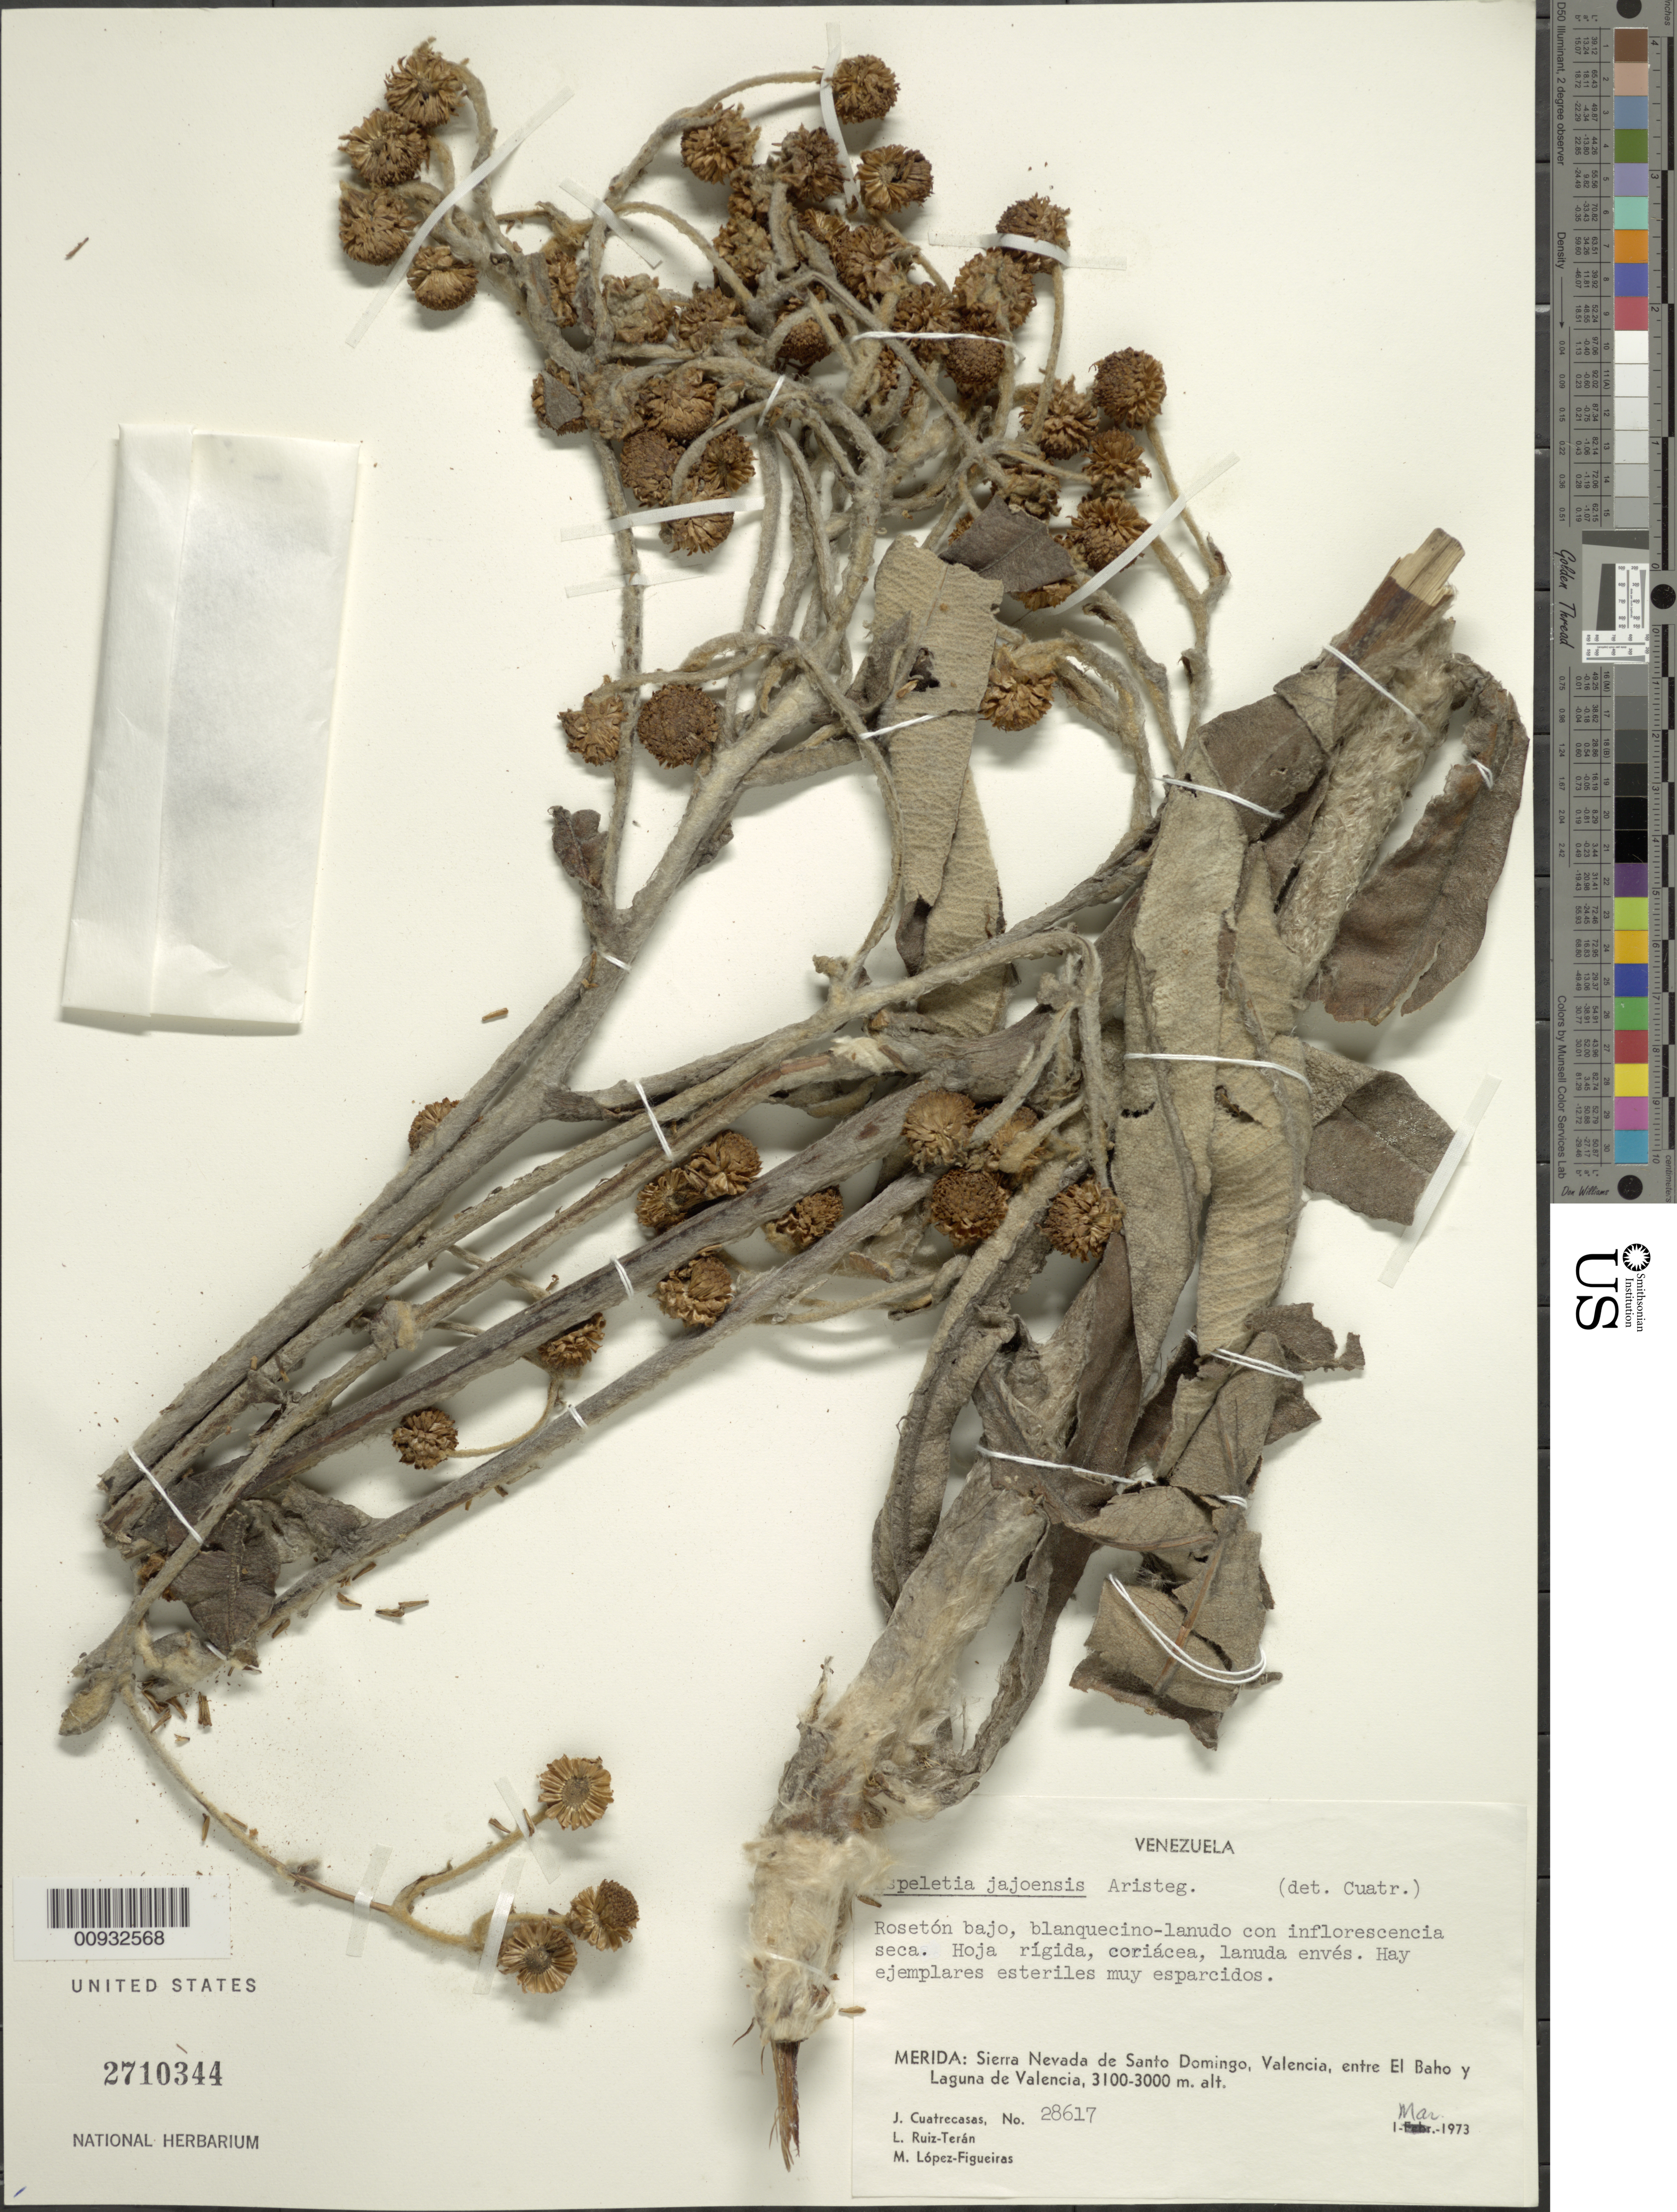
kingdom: Plantae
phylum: Tracheophyta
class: Magnoliopsida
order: Asterales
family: Asteraceae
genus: Espeletia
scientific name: Espeletia jajoensis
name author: Aristeg.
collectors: J. Cuatrecasas, L. E. Ruíz-Terán & M. López Figueiras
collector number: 28617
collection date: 1973-03-01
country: Venezuela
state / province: Mérida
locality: Sierra Nevada de Santo Domingo, Valencia, entre El Baho y Laguna de Valencia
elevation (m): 3000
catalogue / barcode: US 2710344